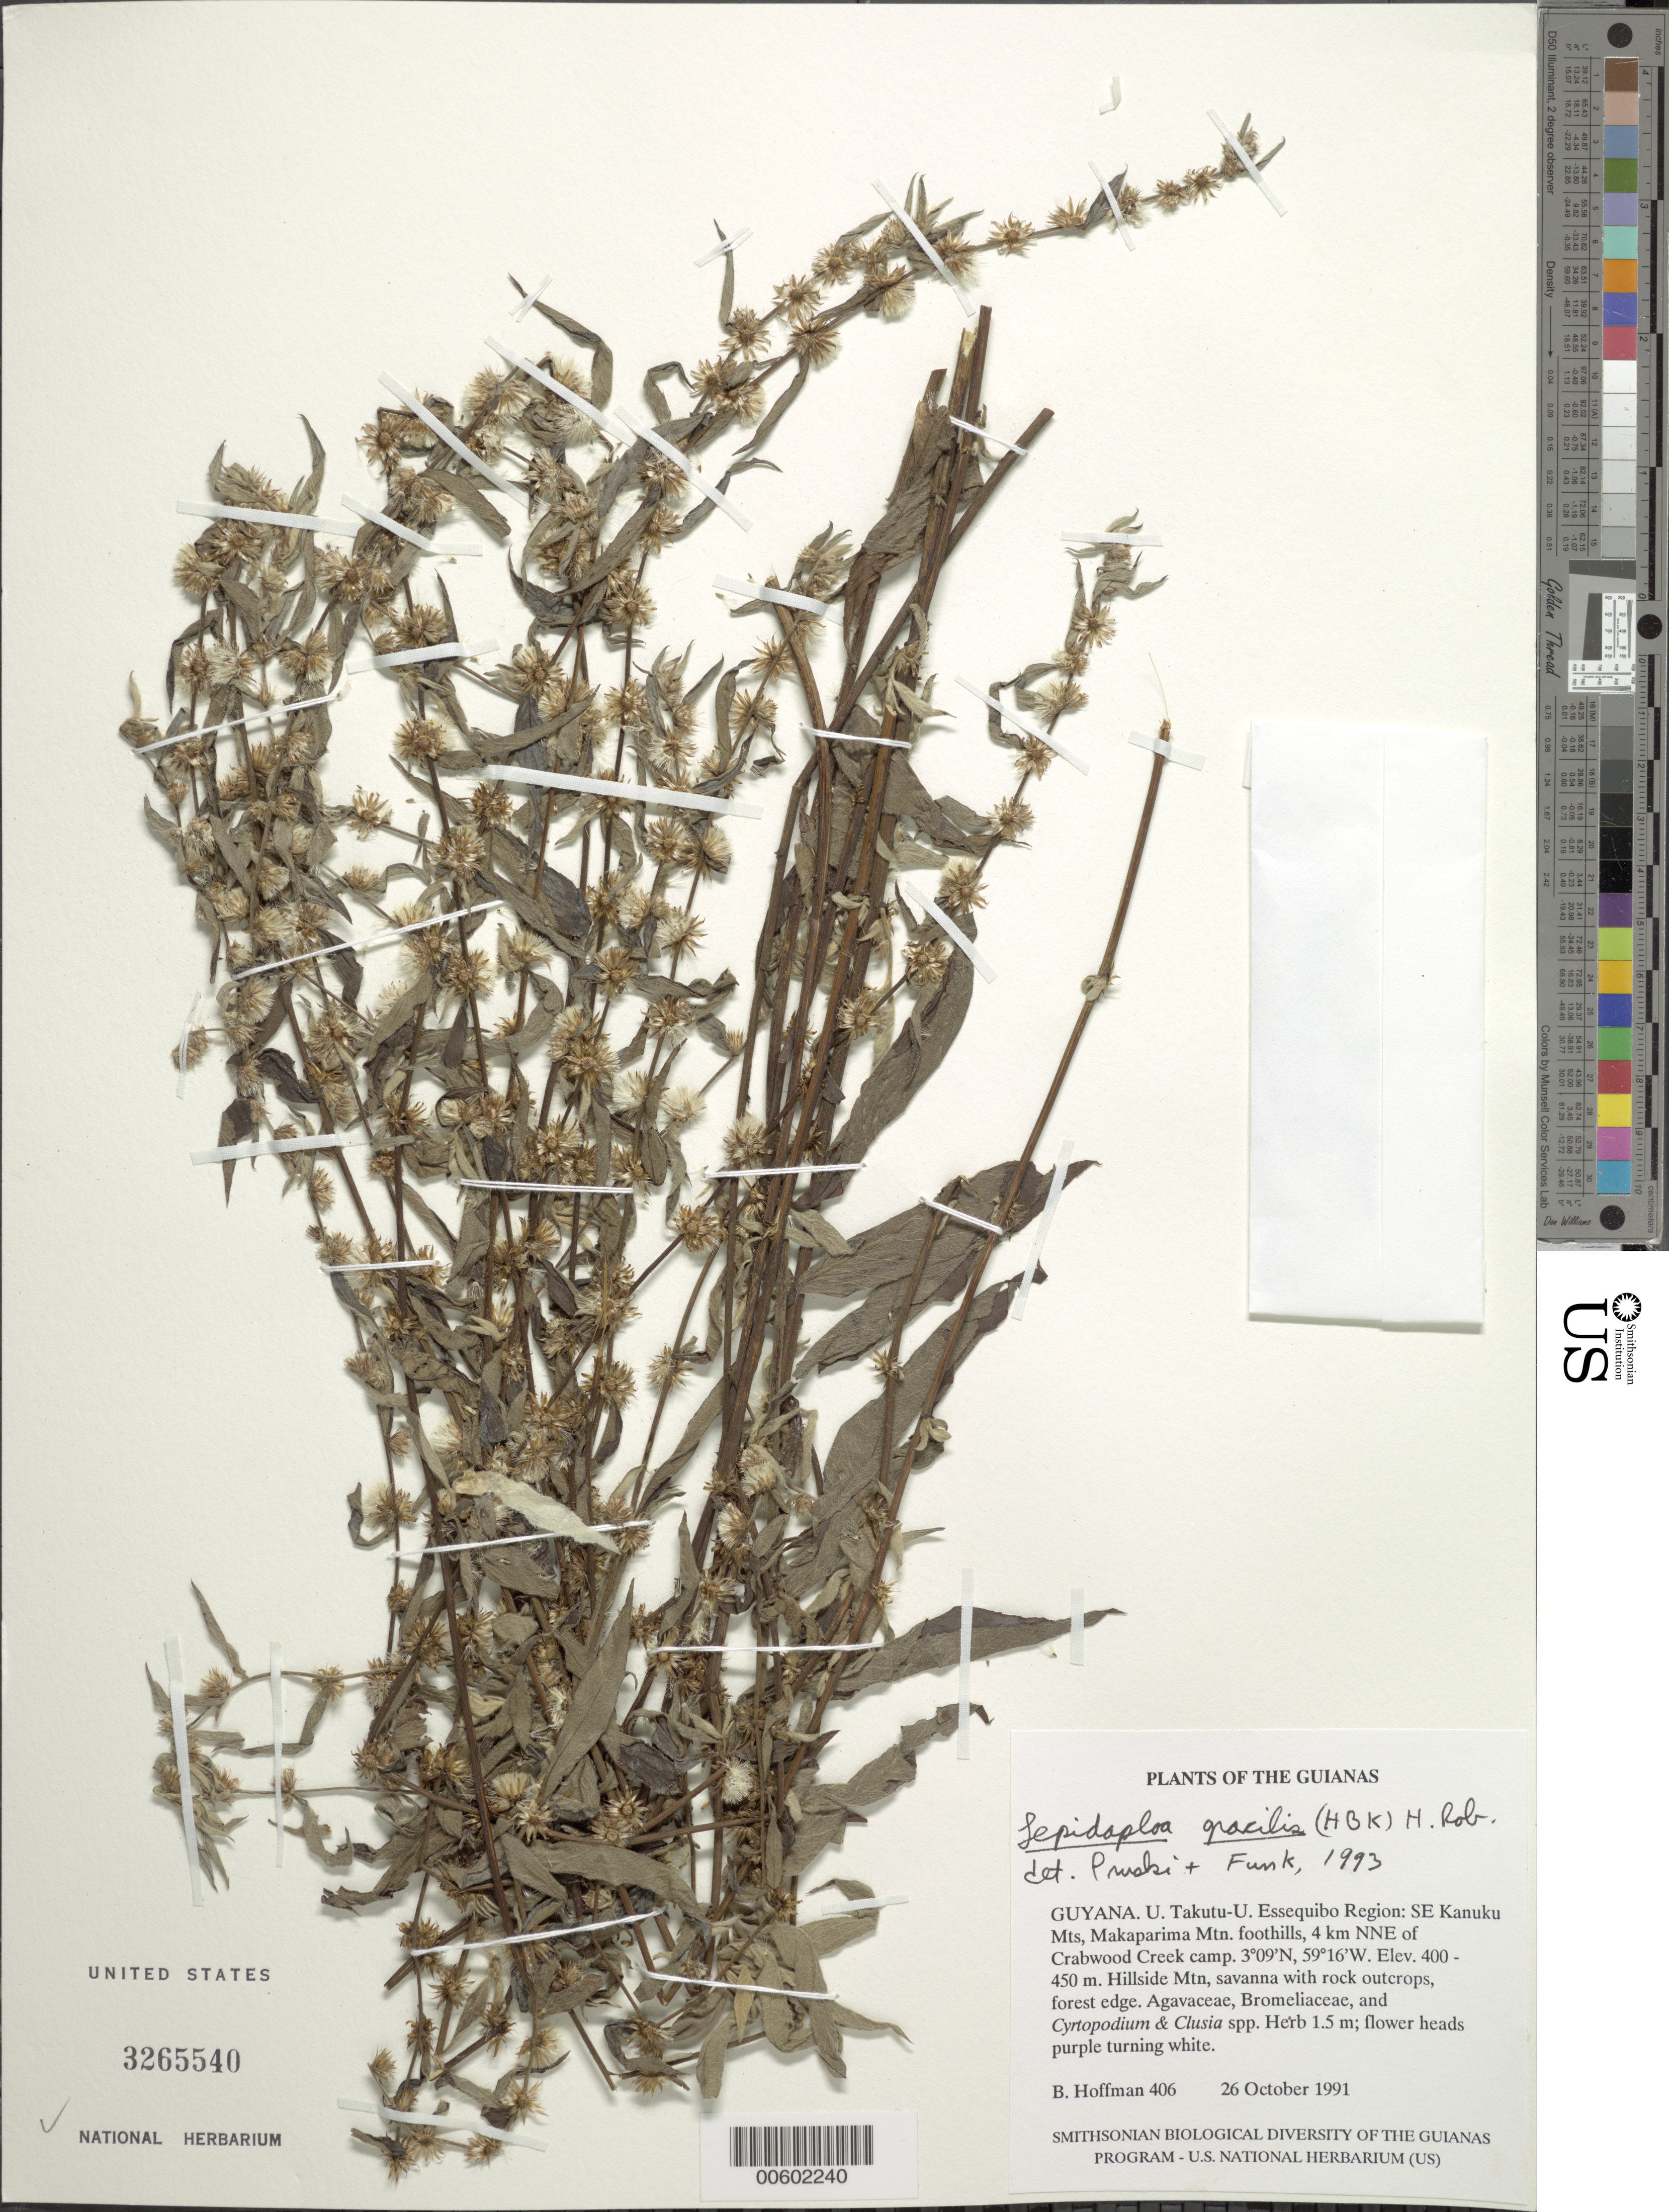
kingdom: Plantae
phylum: Tracheophyta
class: Magnoliopsida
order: Asterales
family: Asteraceae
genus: Lepidaploa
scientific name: Lepidaploa gracilis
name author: (Kunth) H. Rob.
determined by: Pruski, J. F.; Funk, V. A.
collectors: B. Hoffman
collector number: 406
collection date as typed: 26 October 1991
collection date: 1991-10-26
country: Guyana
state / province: U. Takutu-U. Essequibo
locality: SE Kanuku Mts, Makaparima Mountain foothills, 4 km NNE of Crabwood Creek camp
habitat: Hillside mountain savanna with rock outcrops, forest edge. Bromeliaceae, and Cyrtopodium & Clusia spp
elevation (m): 400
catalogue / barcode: US 3265540